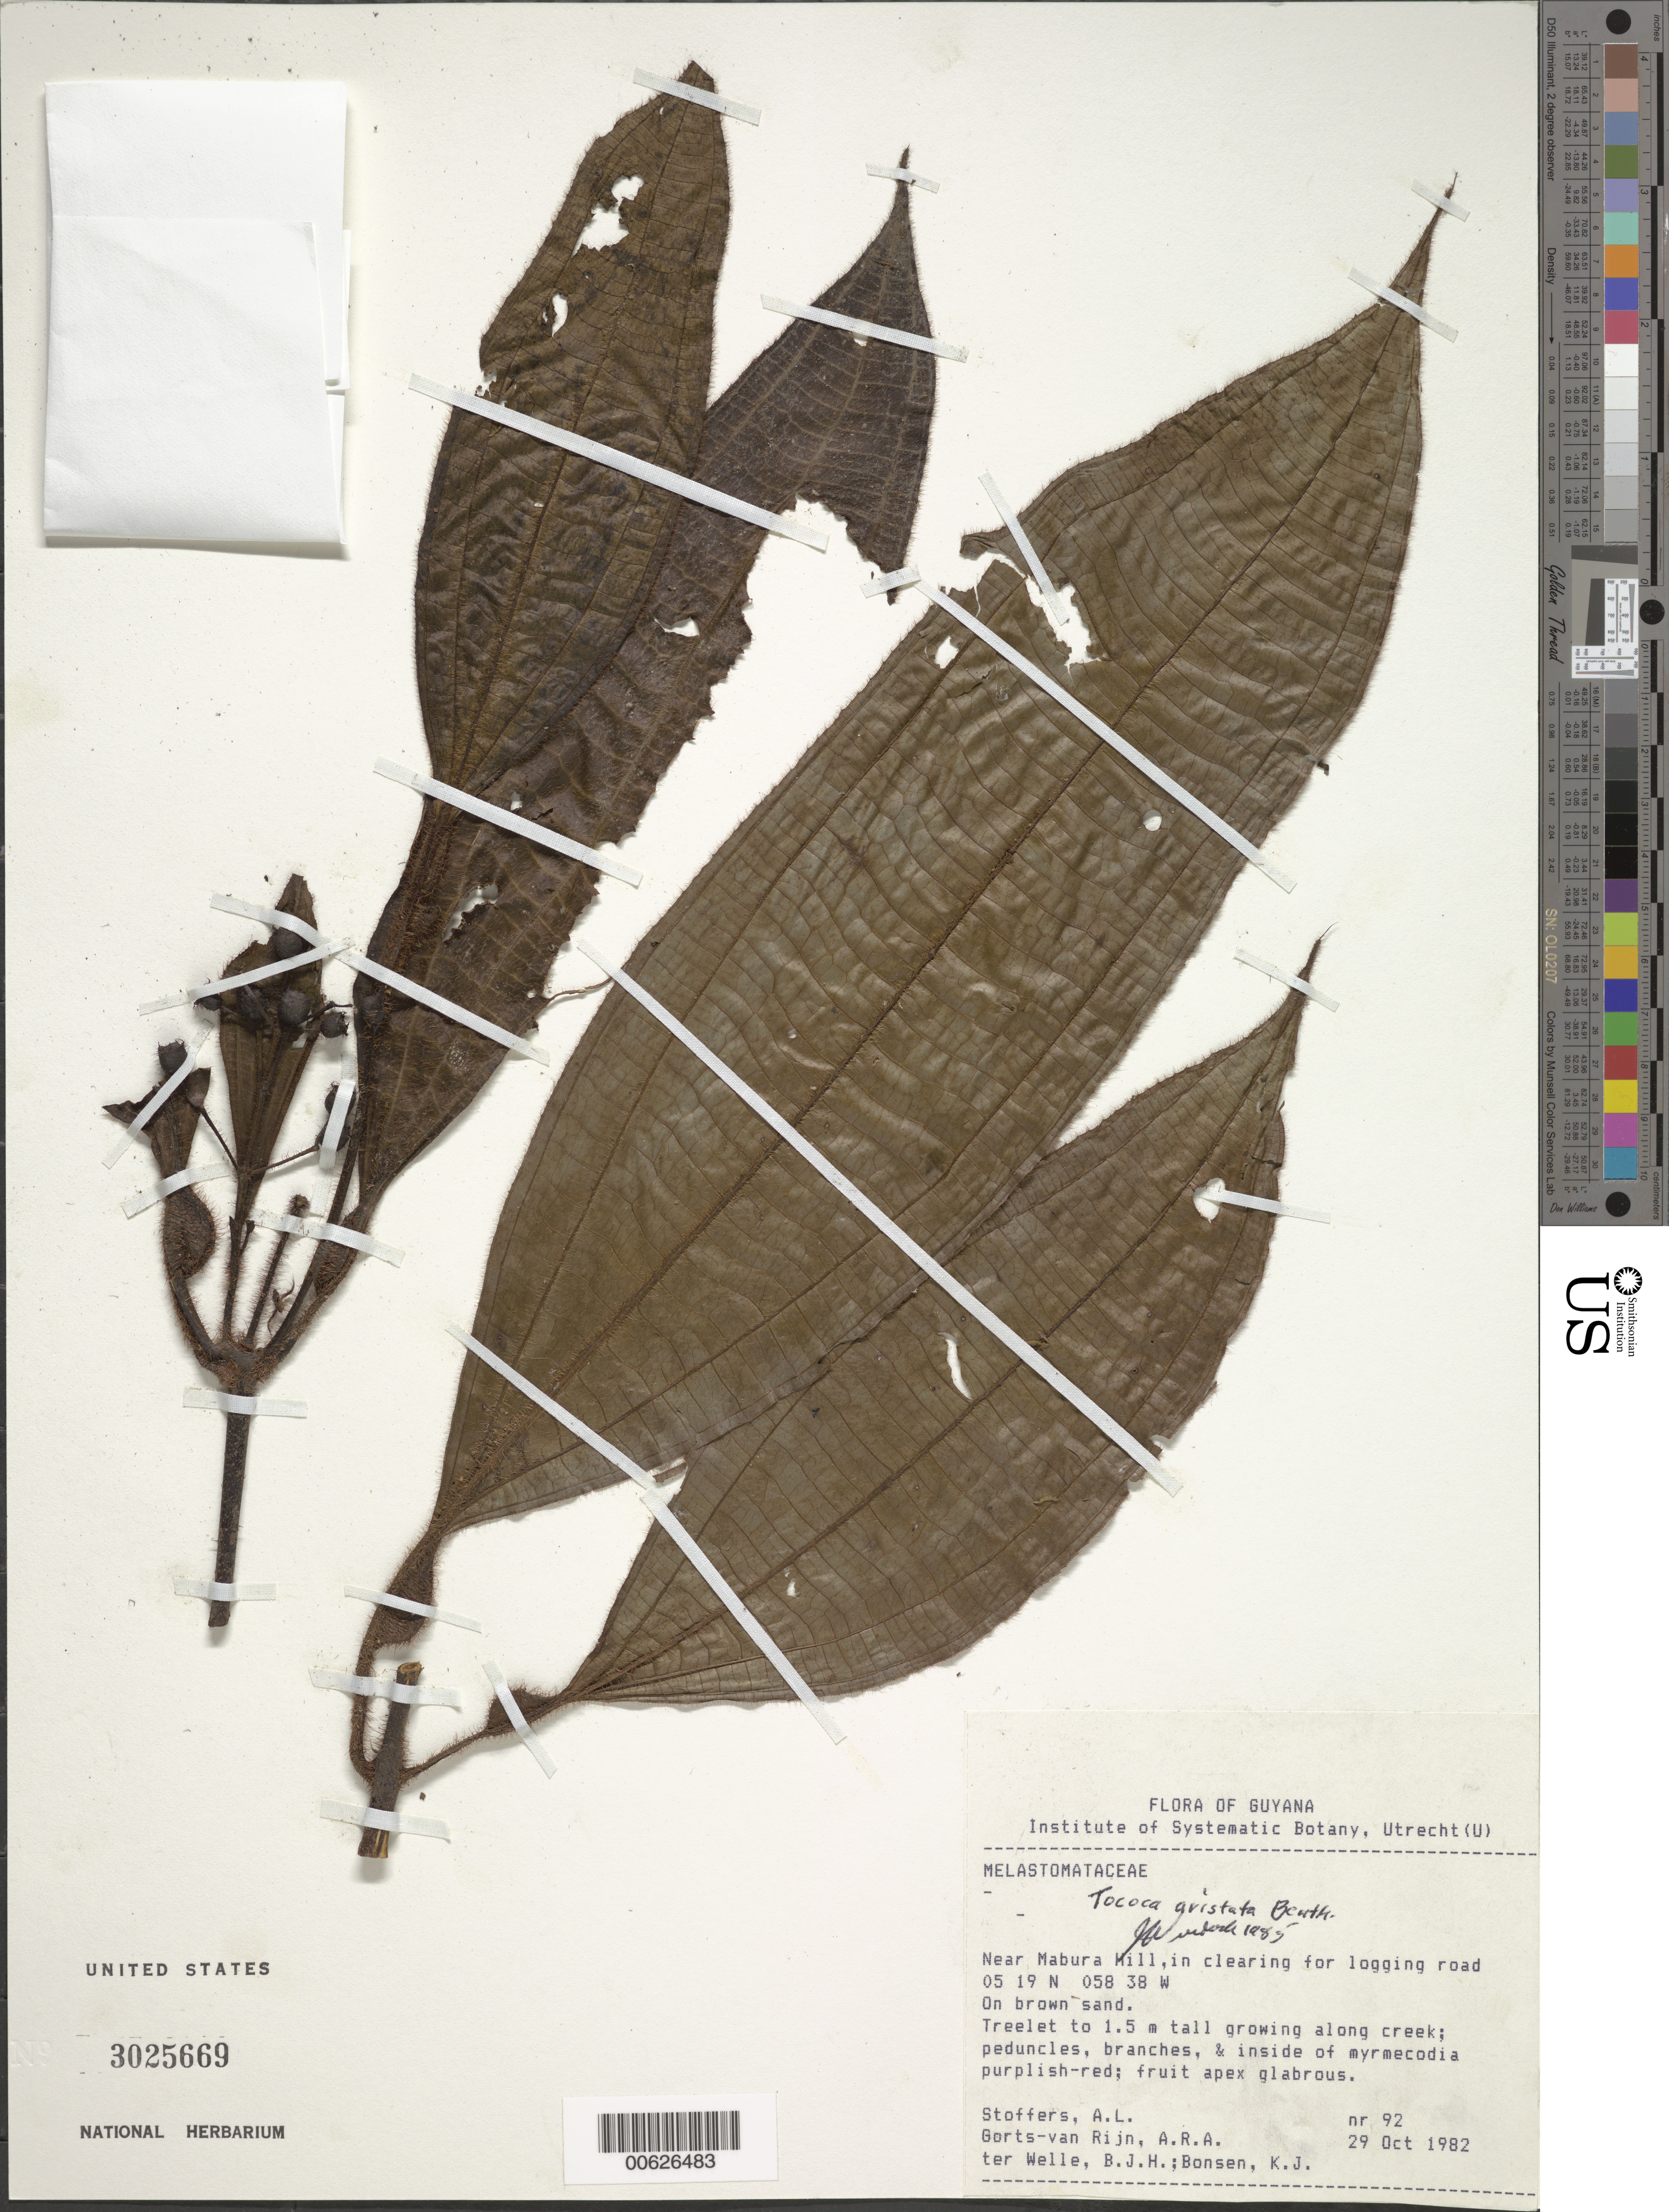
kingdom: Plantae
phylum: Tracheophyta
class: Magnoliopsida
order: Myrtales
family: Melastomataceae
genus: Tococa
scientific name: Tococa aristata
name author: Benth.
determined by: Wurdack, John J., (US), US (UNITED STATES)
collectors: A. Stoffers, A. .R. A. Görts-van Rijn, B. Welle & K. Bonsen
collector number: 92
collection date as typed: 29-Oct-82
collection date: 1982-10-29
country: Guyana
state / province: U. Demerara-Berbice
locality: Mabura Hill, near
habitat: Clearing for logging road. On brown sand. Growing along creek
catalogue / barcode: US 3025669